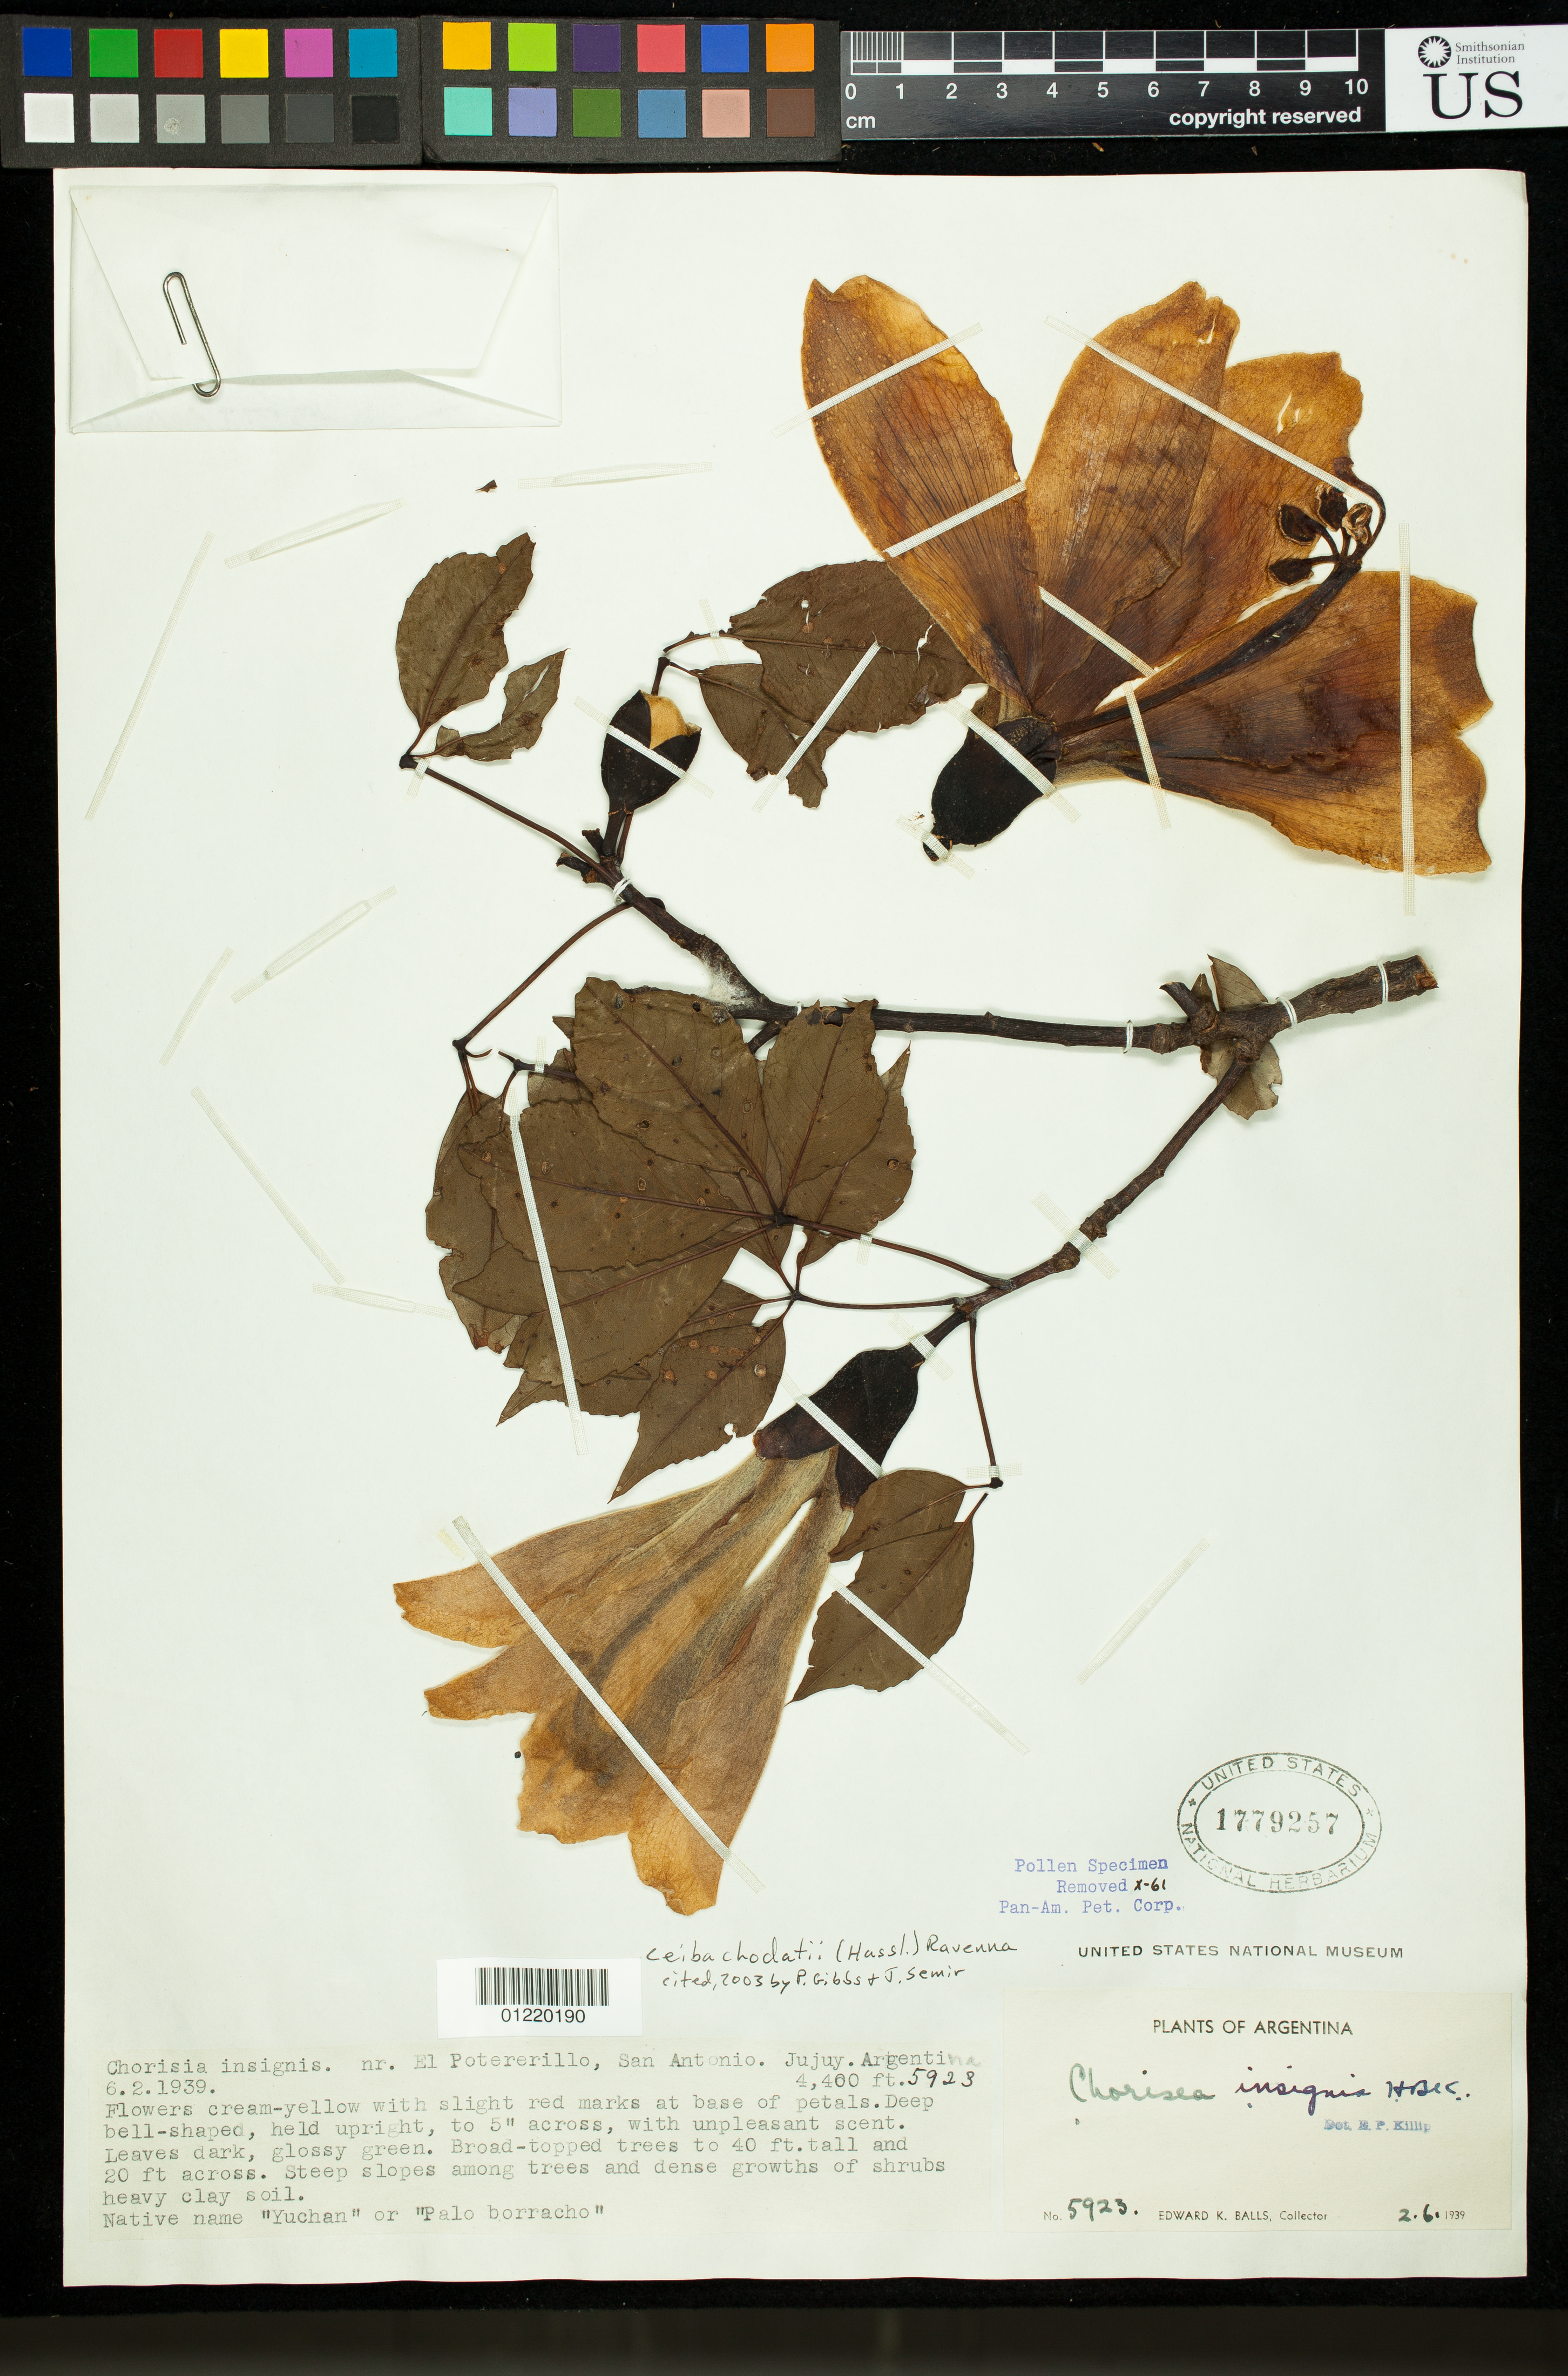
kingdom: Plantae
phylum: Tracheophyta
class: Magnoliopsida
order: Malvales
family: Malvaceae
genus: Ceiba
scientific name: Ceiba chodatii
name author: (Hassl.) Ravenna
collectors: E. K. Balls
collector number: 5923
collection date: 1939-02-06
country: Argentina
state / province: Jujuy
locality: nr. El Potererillo, San Antonio. Jujuy.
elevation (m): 1341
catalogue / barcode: US 1779257